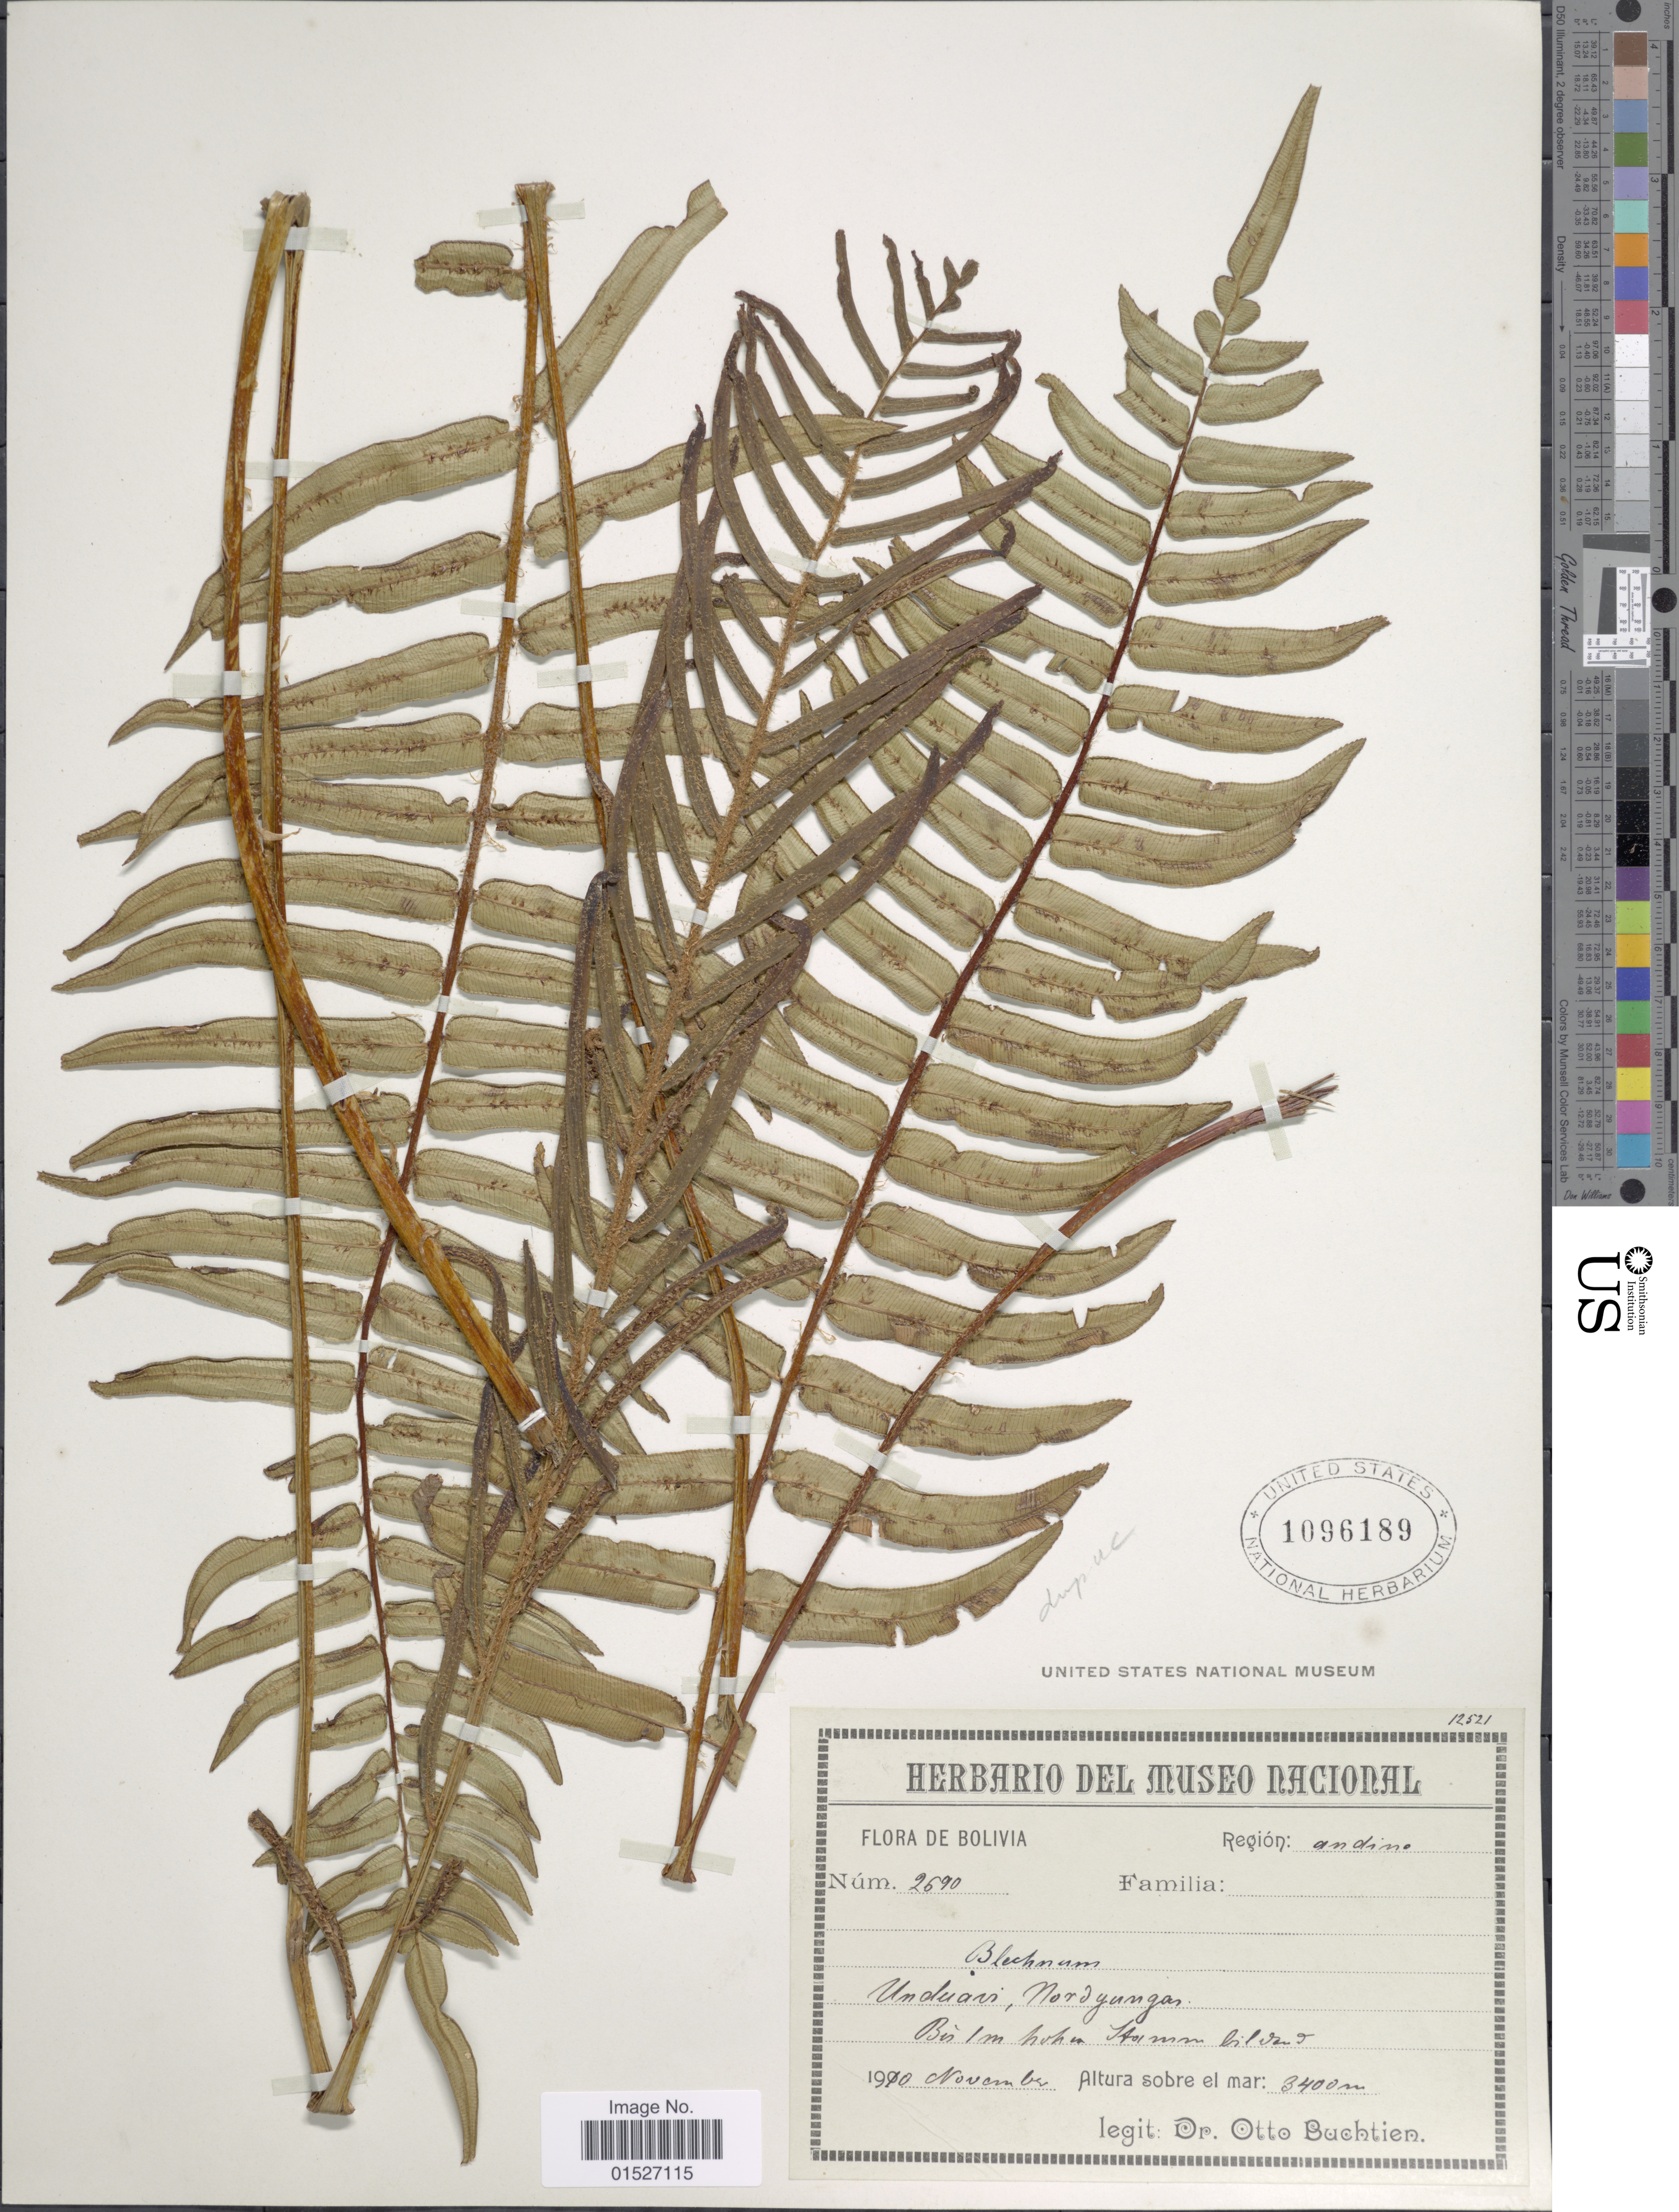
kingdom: Plantae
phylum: Tracheophyta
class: Polypodiopsida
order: Polypodiales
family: Blechnaceae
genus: Blechnum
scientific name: Blechnum sp.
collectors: O. Buchtien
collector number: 2690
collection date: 1910-11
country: Bolivia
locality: Unduari, Nordyungas.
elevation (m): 3400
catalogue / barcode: US 1096189